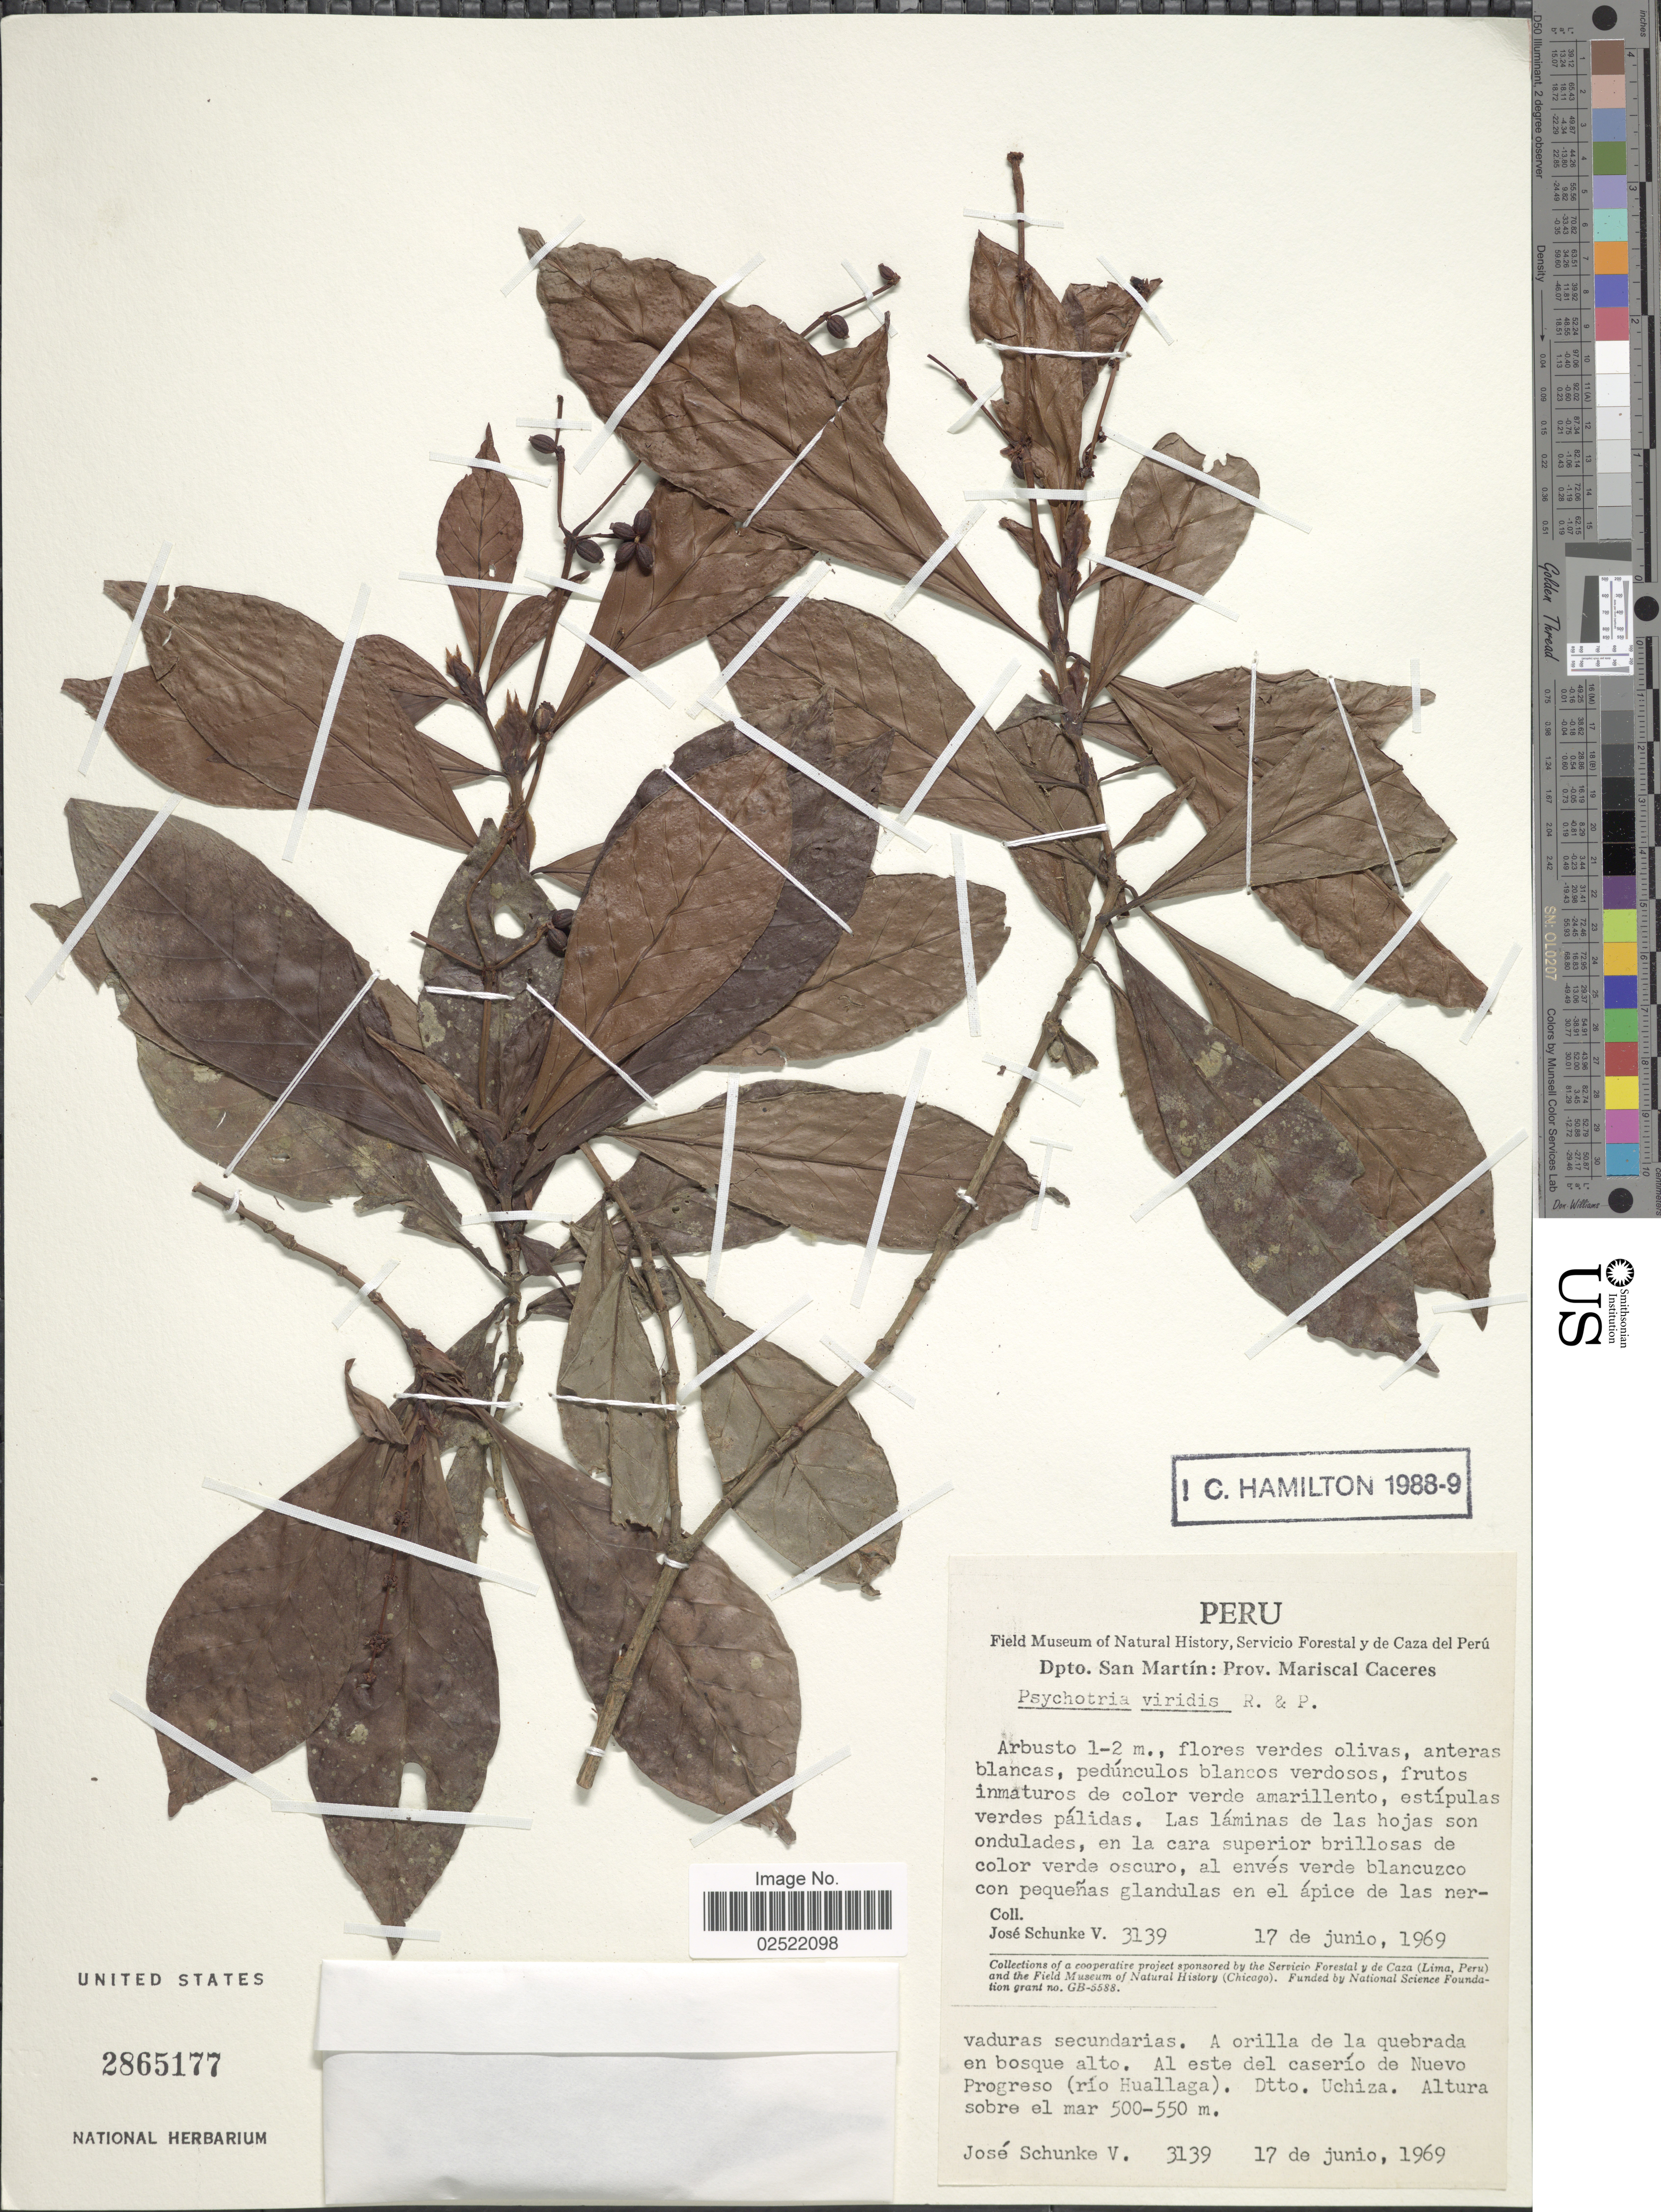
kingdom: Plantae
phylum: Tracheophyta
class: Magnoliopsida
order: Gentianales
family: Rubiaceae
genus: Psychotria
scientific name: Psychotria viridis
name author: Ruiz & Pav.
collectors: J. Schunke Vigo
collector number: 3139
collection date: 1969-06-17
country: Peru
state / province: San Martín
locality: Prov. Mariscal Caceres. Al este del caserio de Nuevo Progreso (rio Huallaga). Dtto. Uchiza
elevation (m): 500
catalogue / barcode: US 2865177